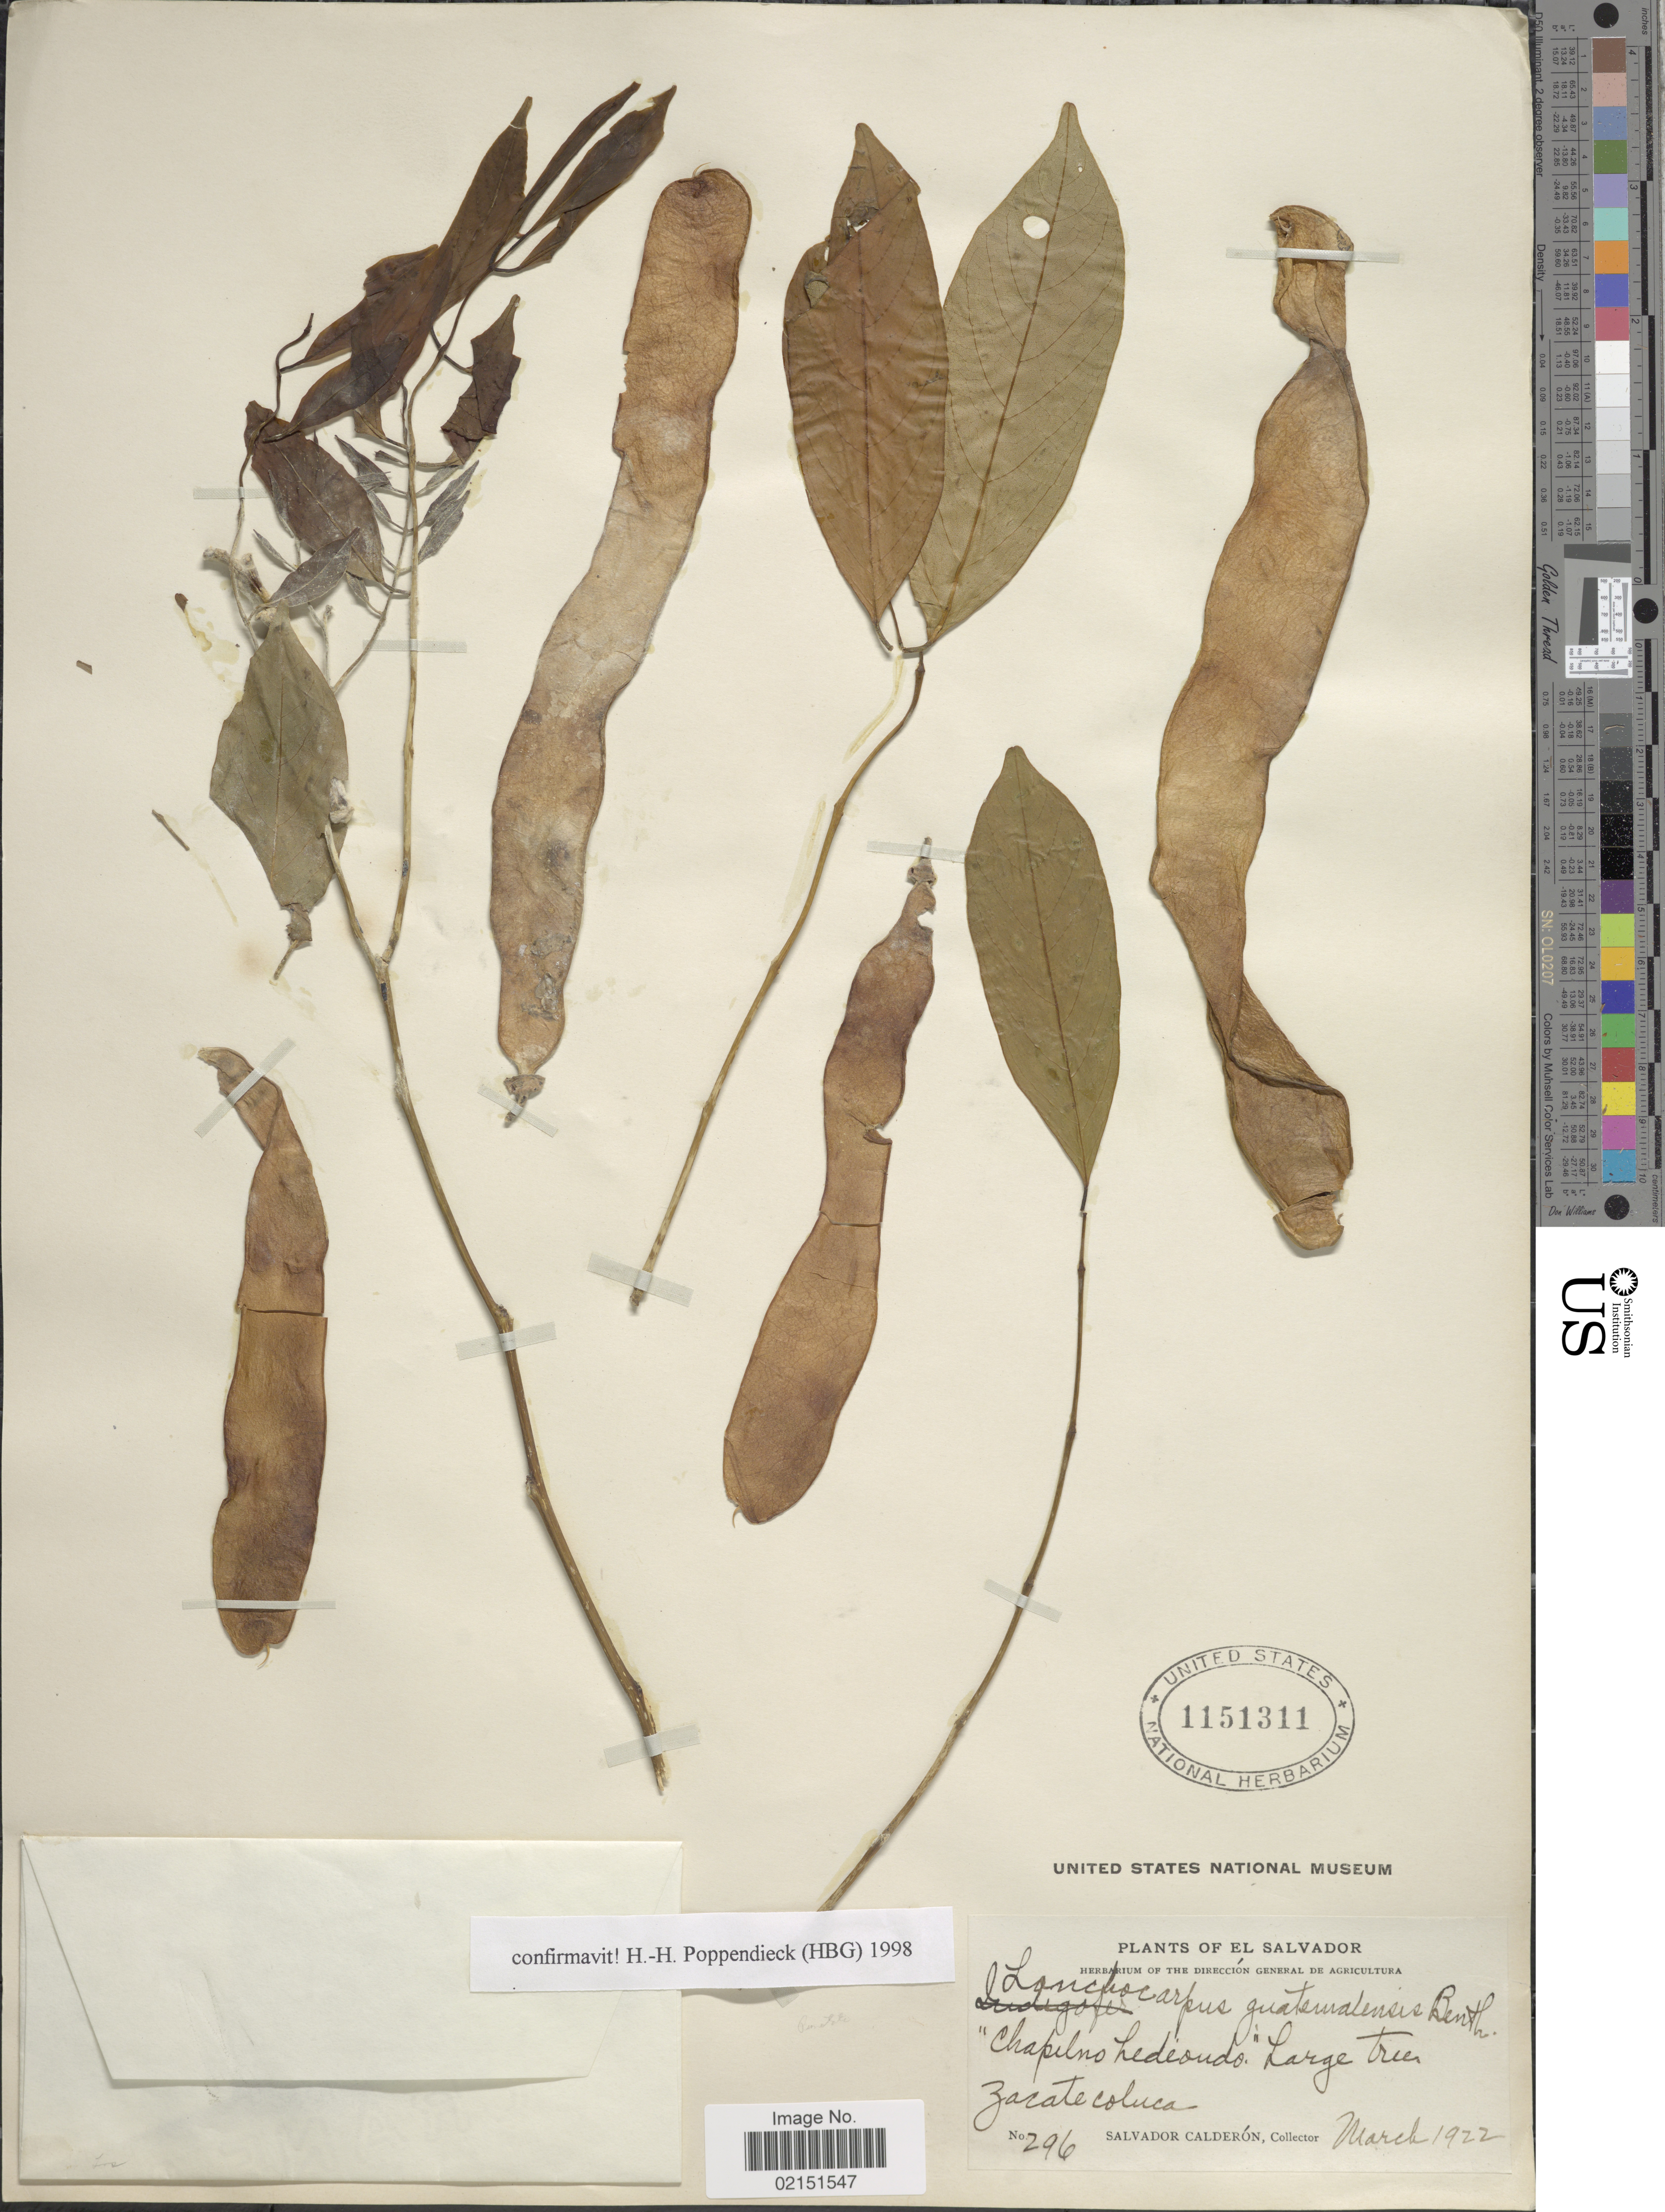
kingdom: Plantae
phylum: Tracheophyta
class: Magnoliopsida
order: Fabales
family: Fabaceae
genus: Lonchocarpus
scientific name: Lonchocarpus guatemalensis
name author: Benth.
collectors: S. Calderón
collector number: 296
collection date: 1922-03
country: El Salvador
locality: Zacatecoluca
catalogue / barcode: US 1151311